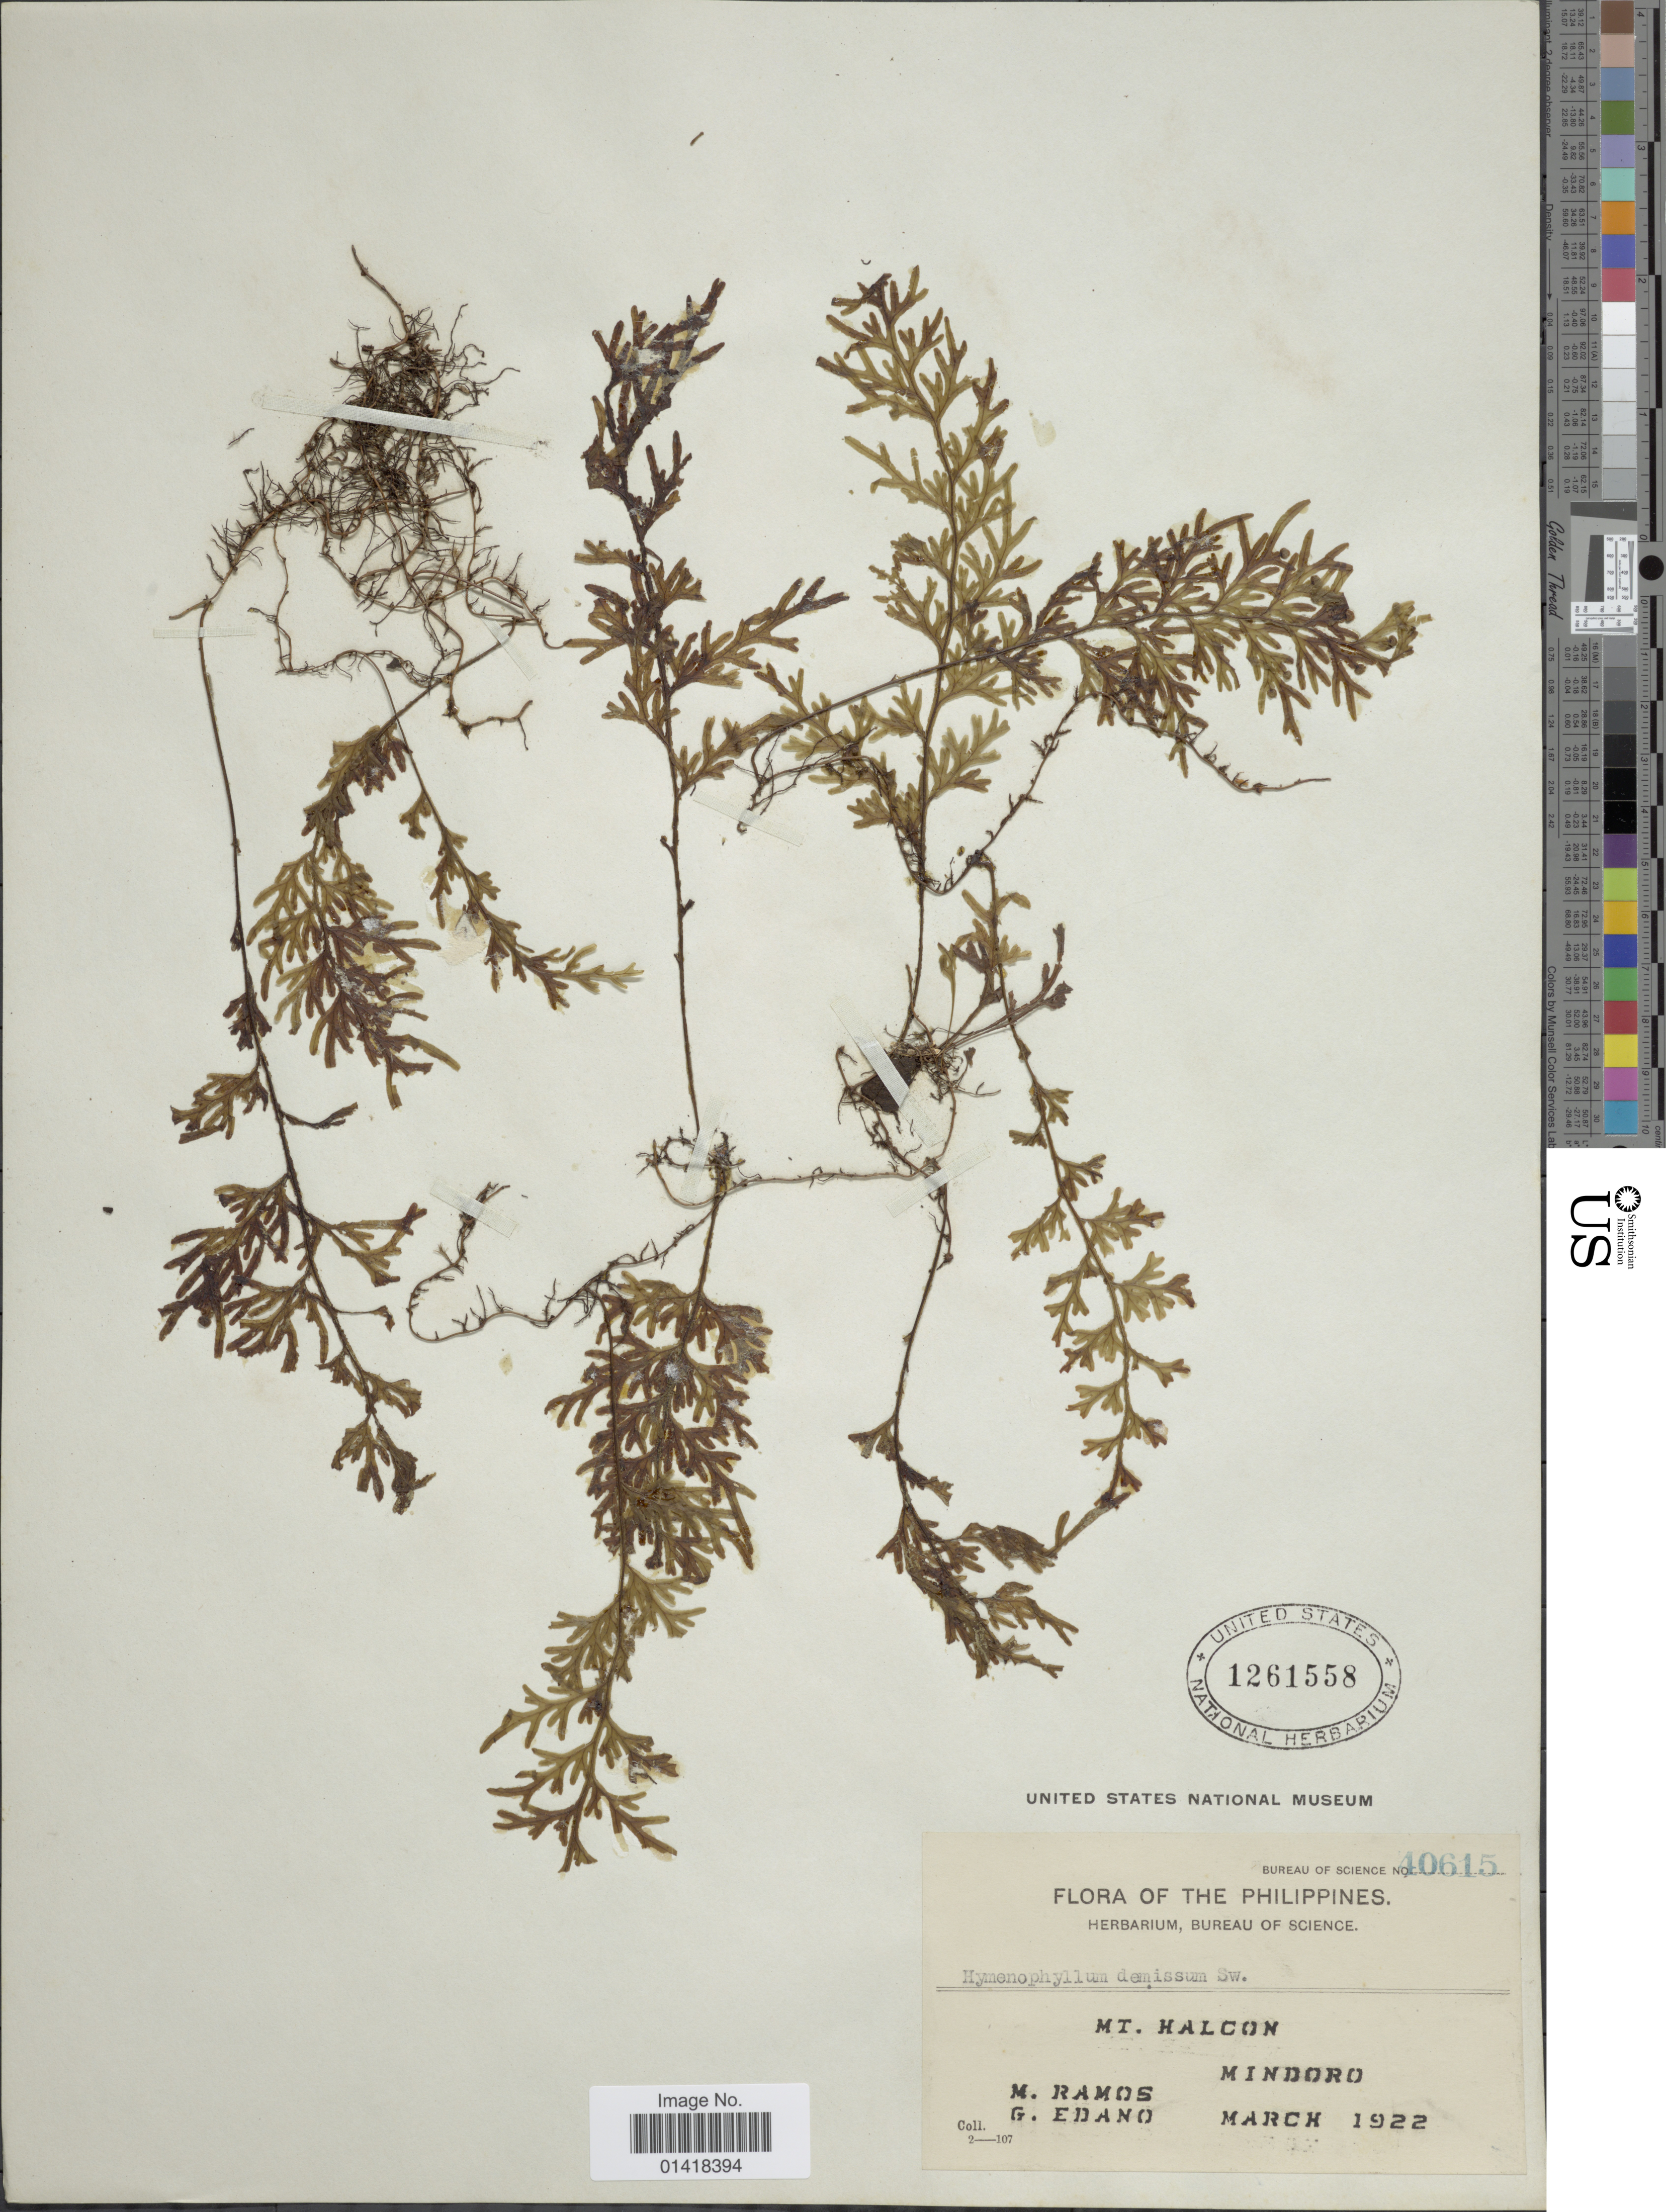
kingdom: Plantae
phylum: Tracheophyta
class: Polypodiopsida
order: Hymenophyllales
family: Hymenophyllaceae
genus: Hymenophyllum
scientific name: Hymenophyllum modestum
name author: Bosch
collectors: M. Ramos & G. Edaño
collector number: Bueau of Science 40615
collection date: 1922-03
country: Philippines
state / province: Mimaropa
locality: The Philippines. Mt. Halcon. Mindoro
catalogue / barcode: US 1261558